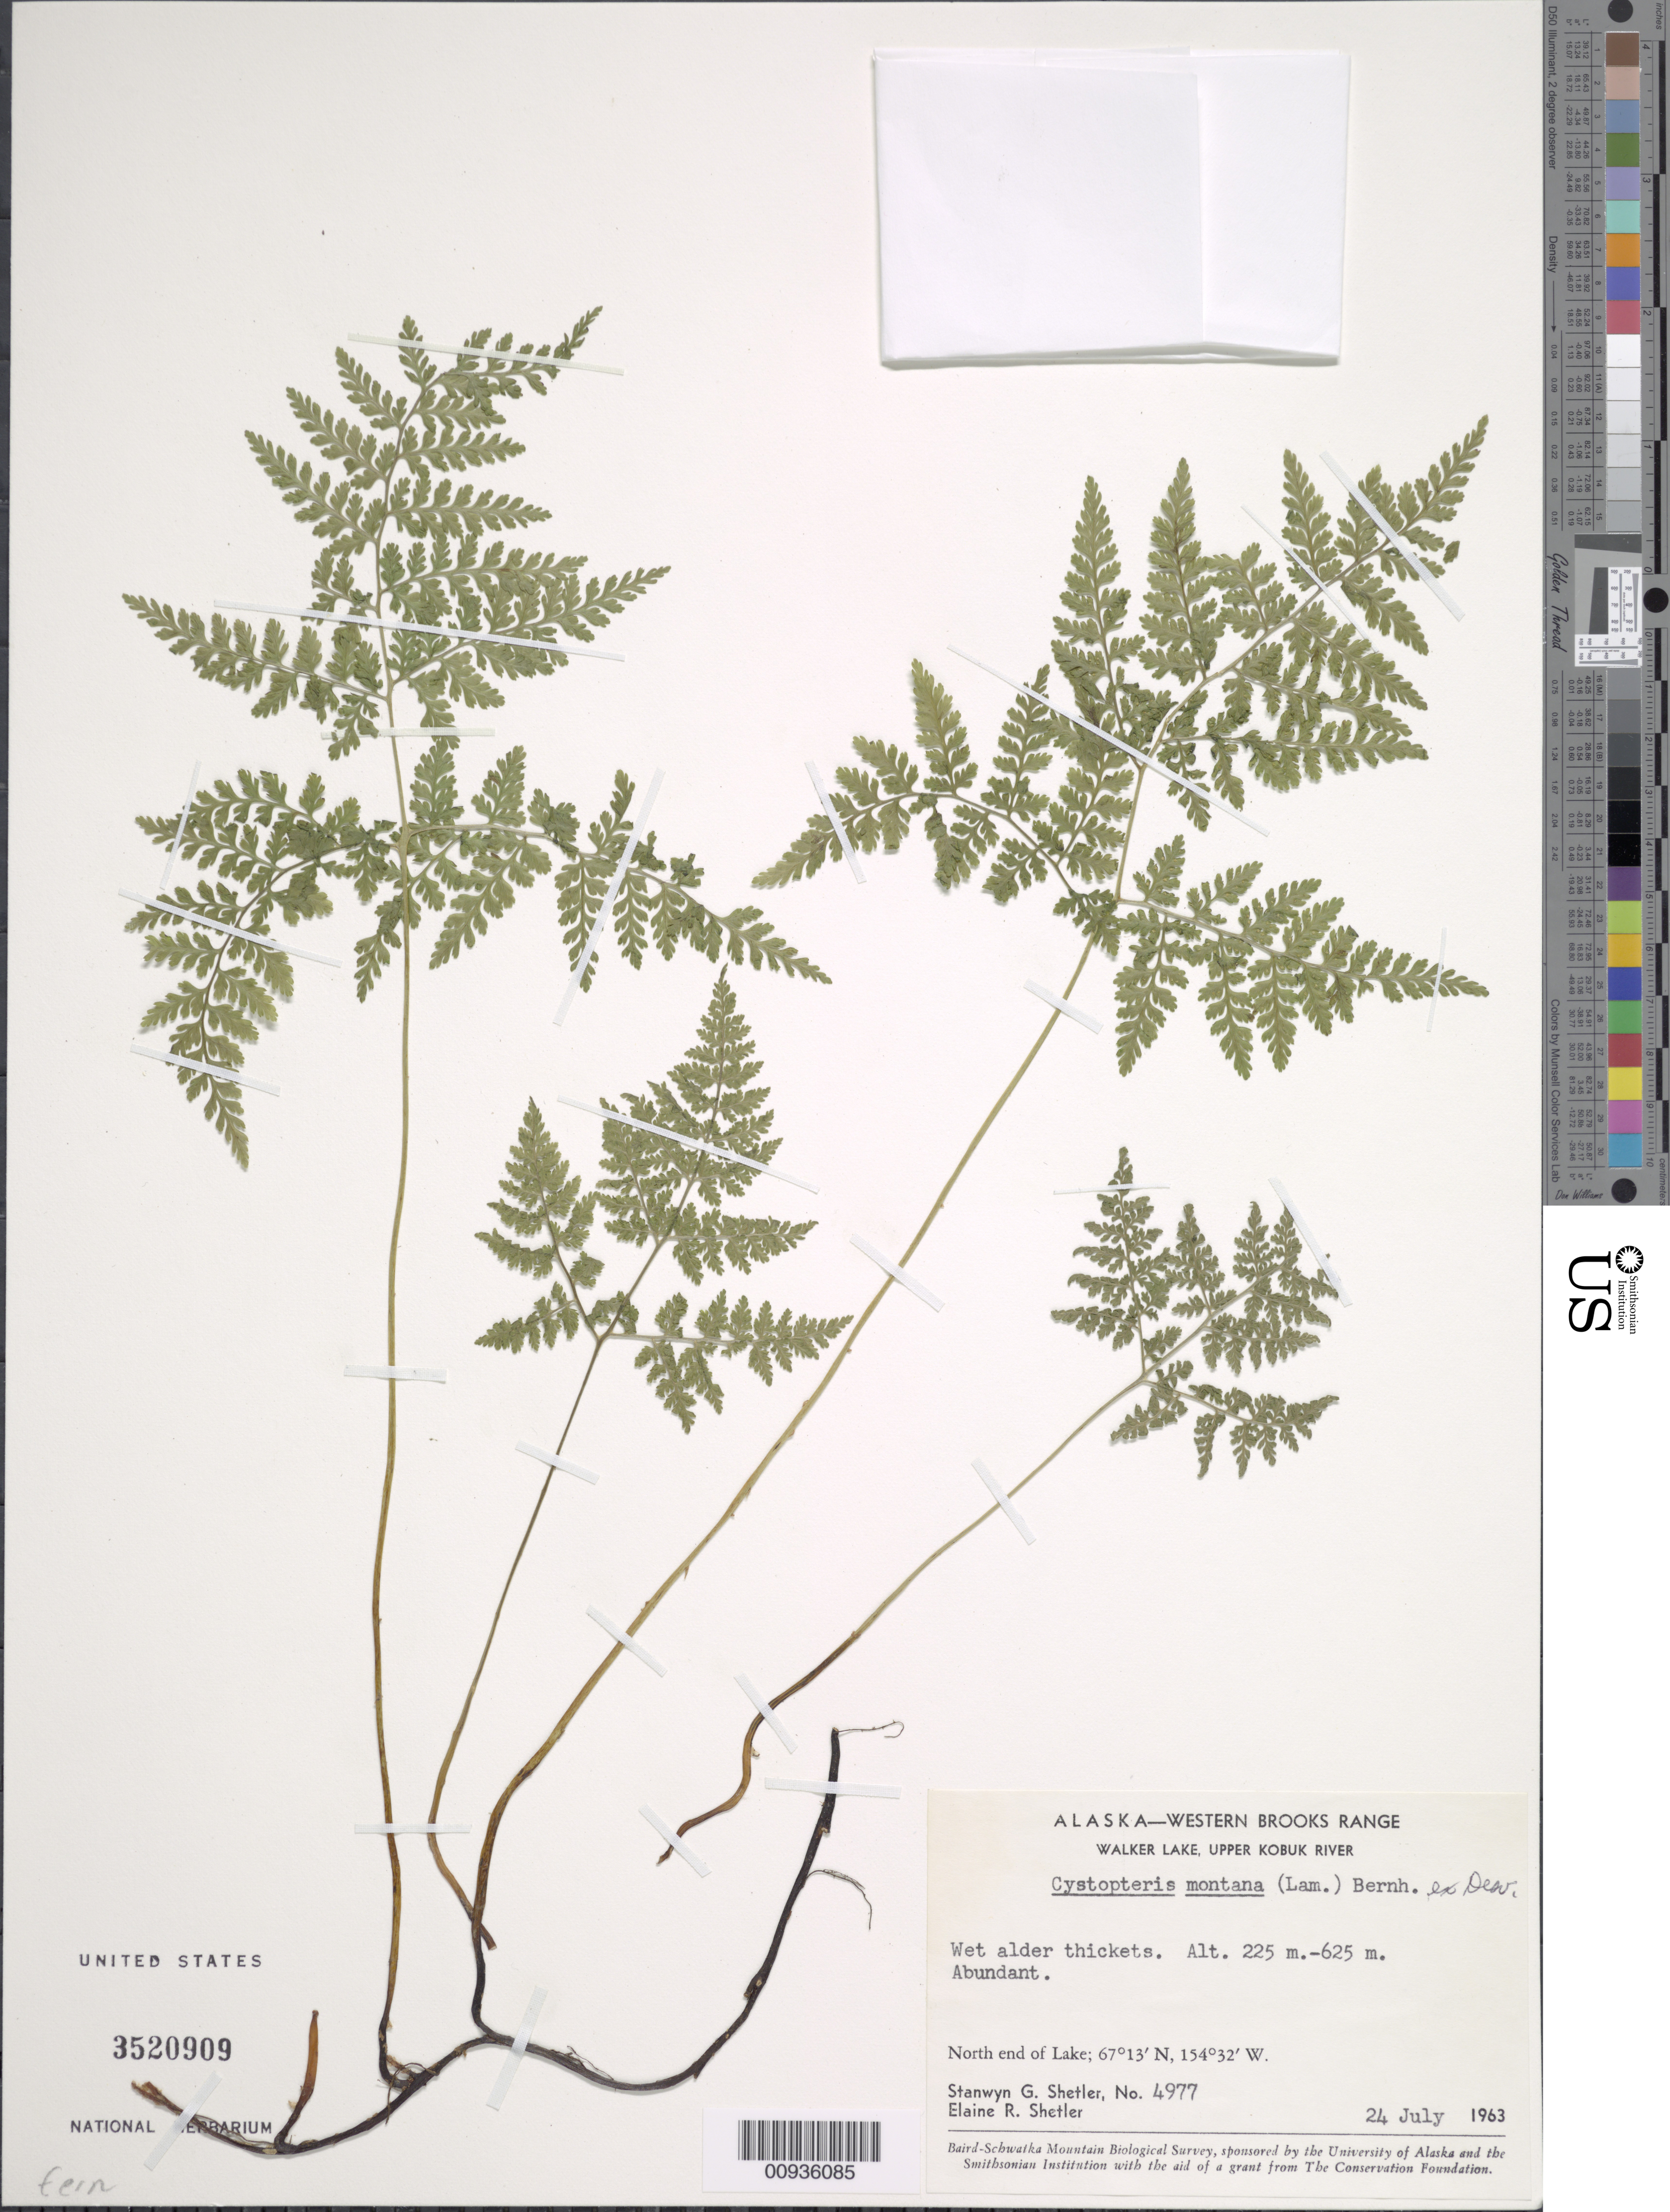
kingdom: Plantae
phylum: Tracheophyta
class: Polypodiopsida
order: Polypodiales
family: Cystopteridaceae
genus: Cystopteris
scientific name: Cystopteris montana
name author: (Lam.) Desv.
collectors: S. Shetler & E. R. Shetler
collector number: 4977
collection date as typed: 24 Jul 1963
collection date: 1963-07-24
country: United States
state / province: Alaska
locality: North end of Walker Lake. Western Brooks Range, Upper Kobuk River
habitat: Wet alder thickets.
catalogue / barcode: US 3520909